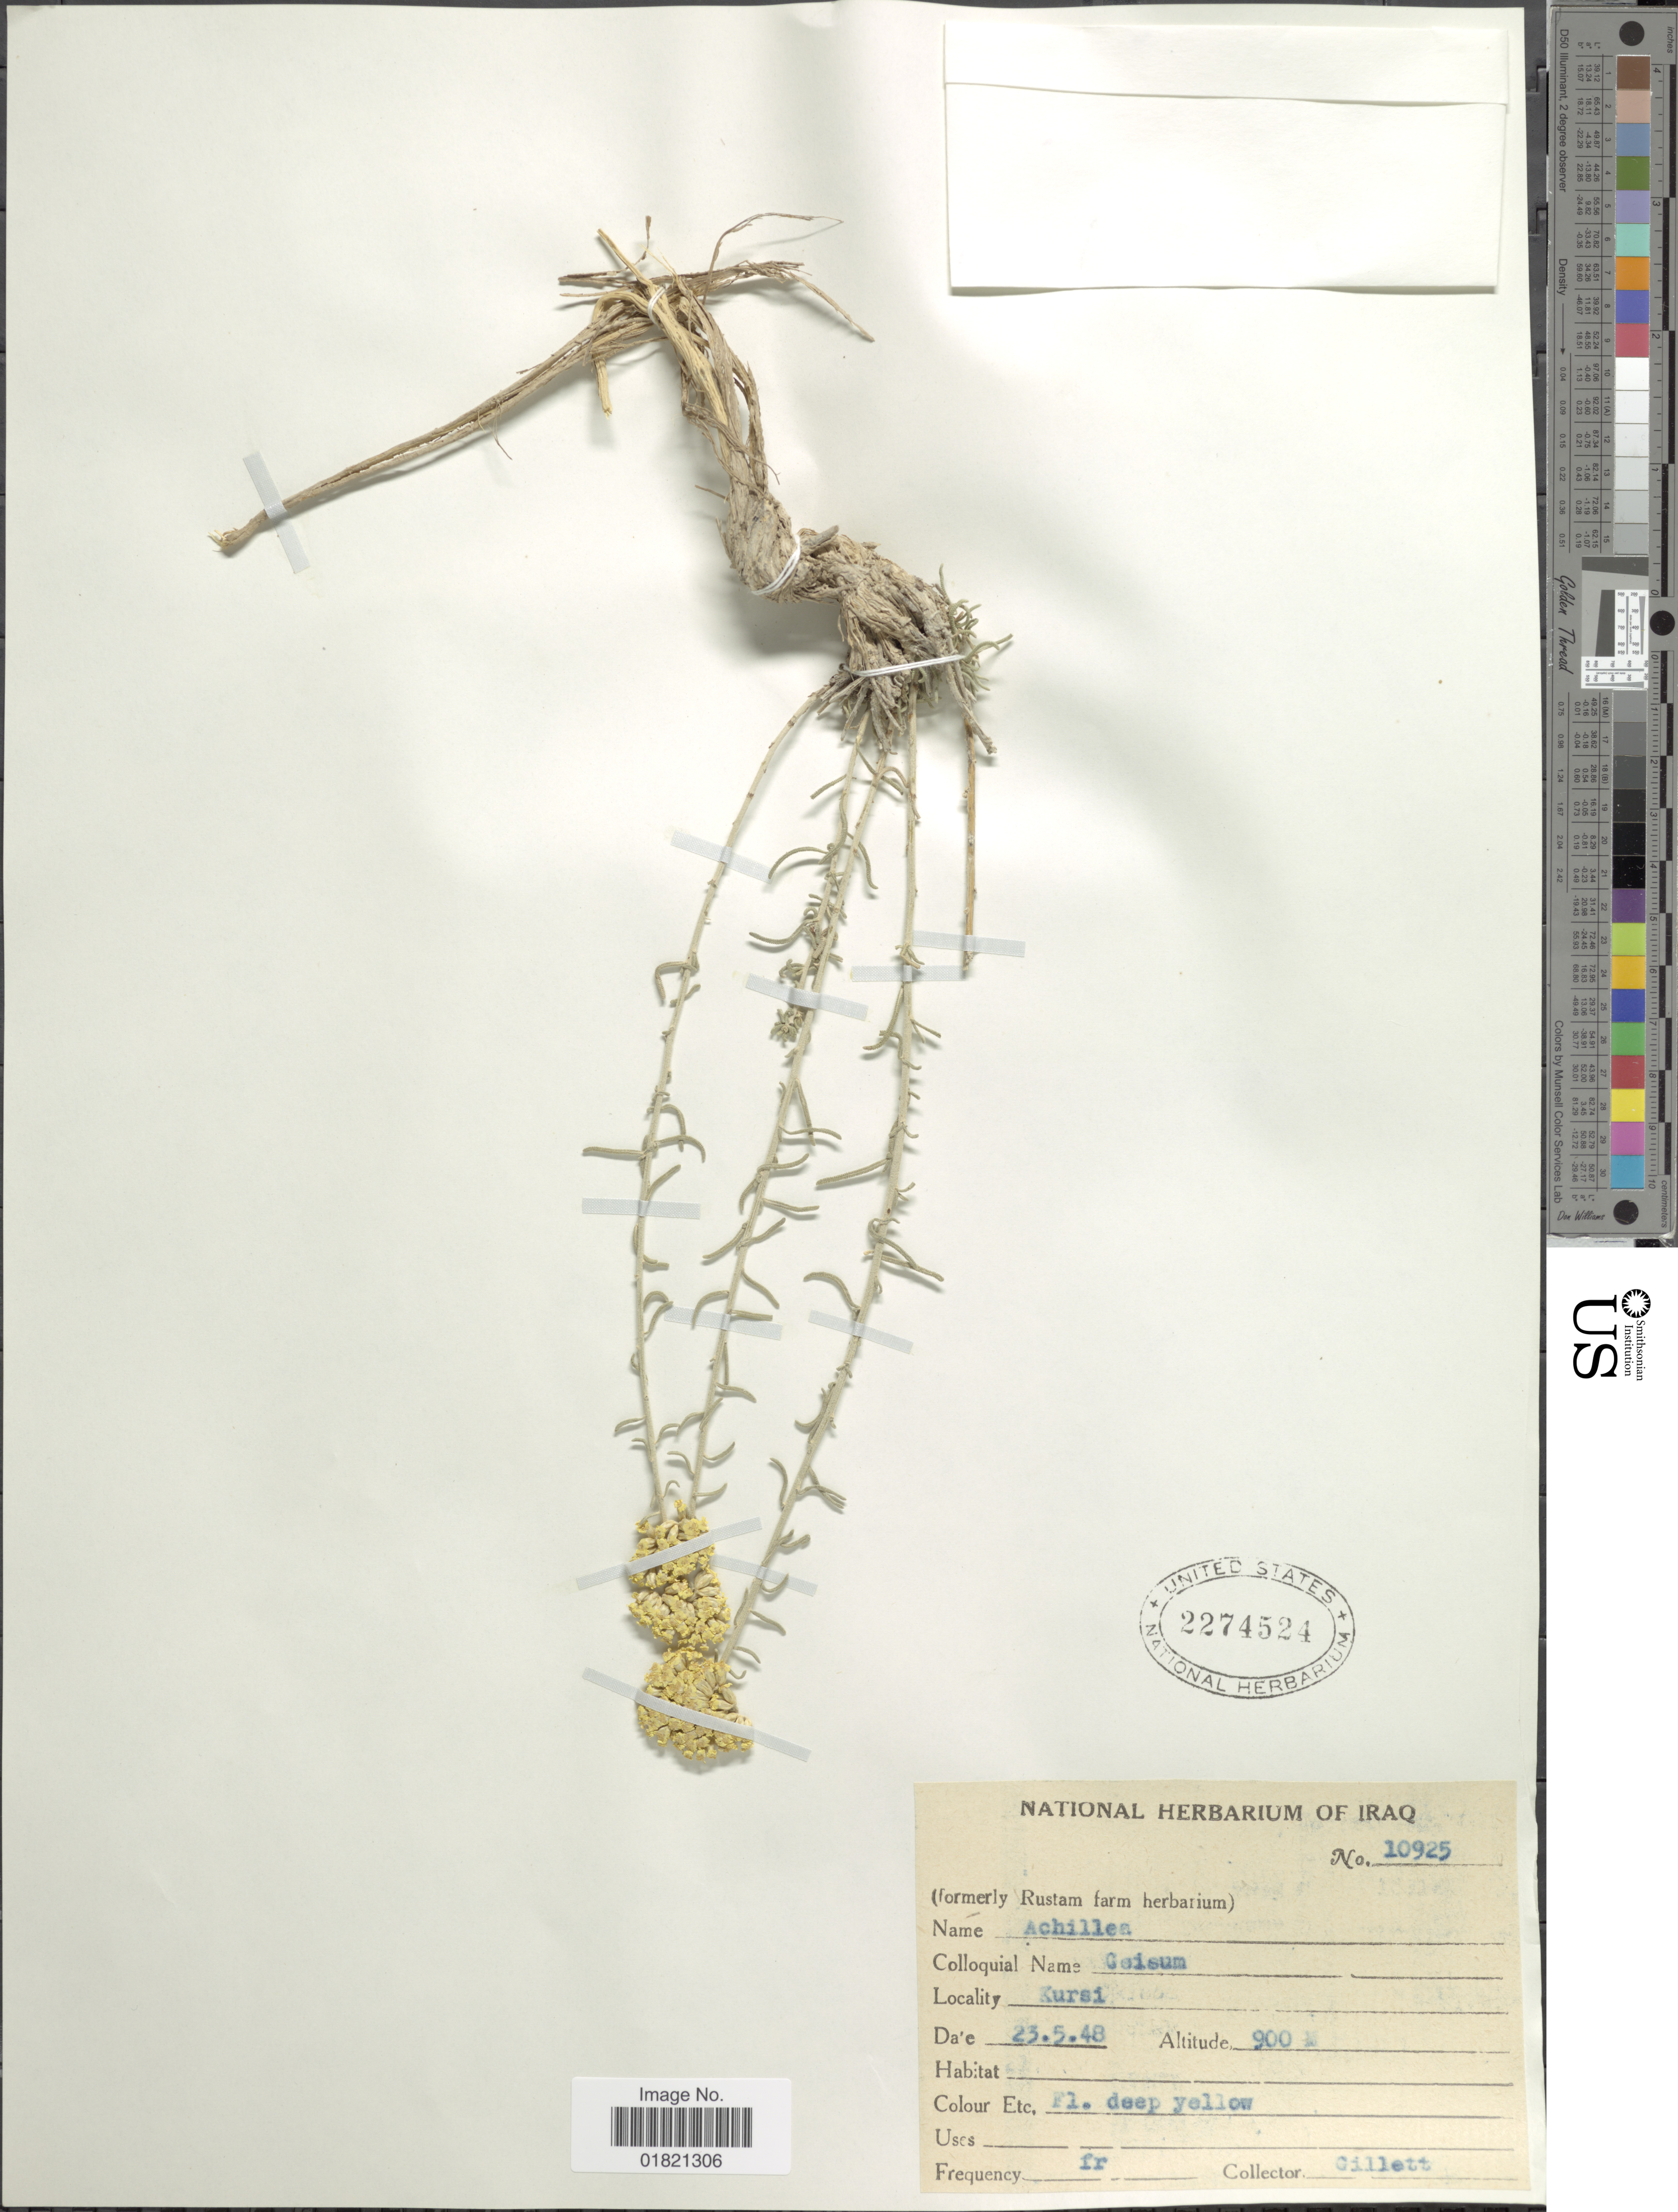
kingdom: Plantae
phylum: Tracheophyta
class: Magnoliopsida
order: Asterales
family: Asteraceae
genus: Achillea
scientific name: Achillea sp.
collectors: Gillett, --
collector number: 10925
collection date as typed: Transcribed d/m/y: 23/5/48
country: Iraq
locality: Kursi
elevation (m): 900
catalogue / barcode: US 2274524